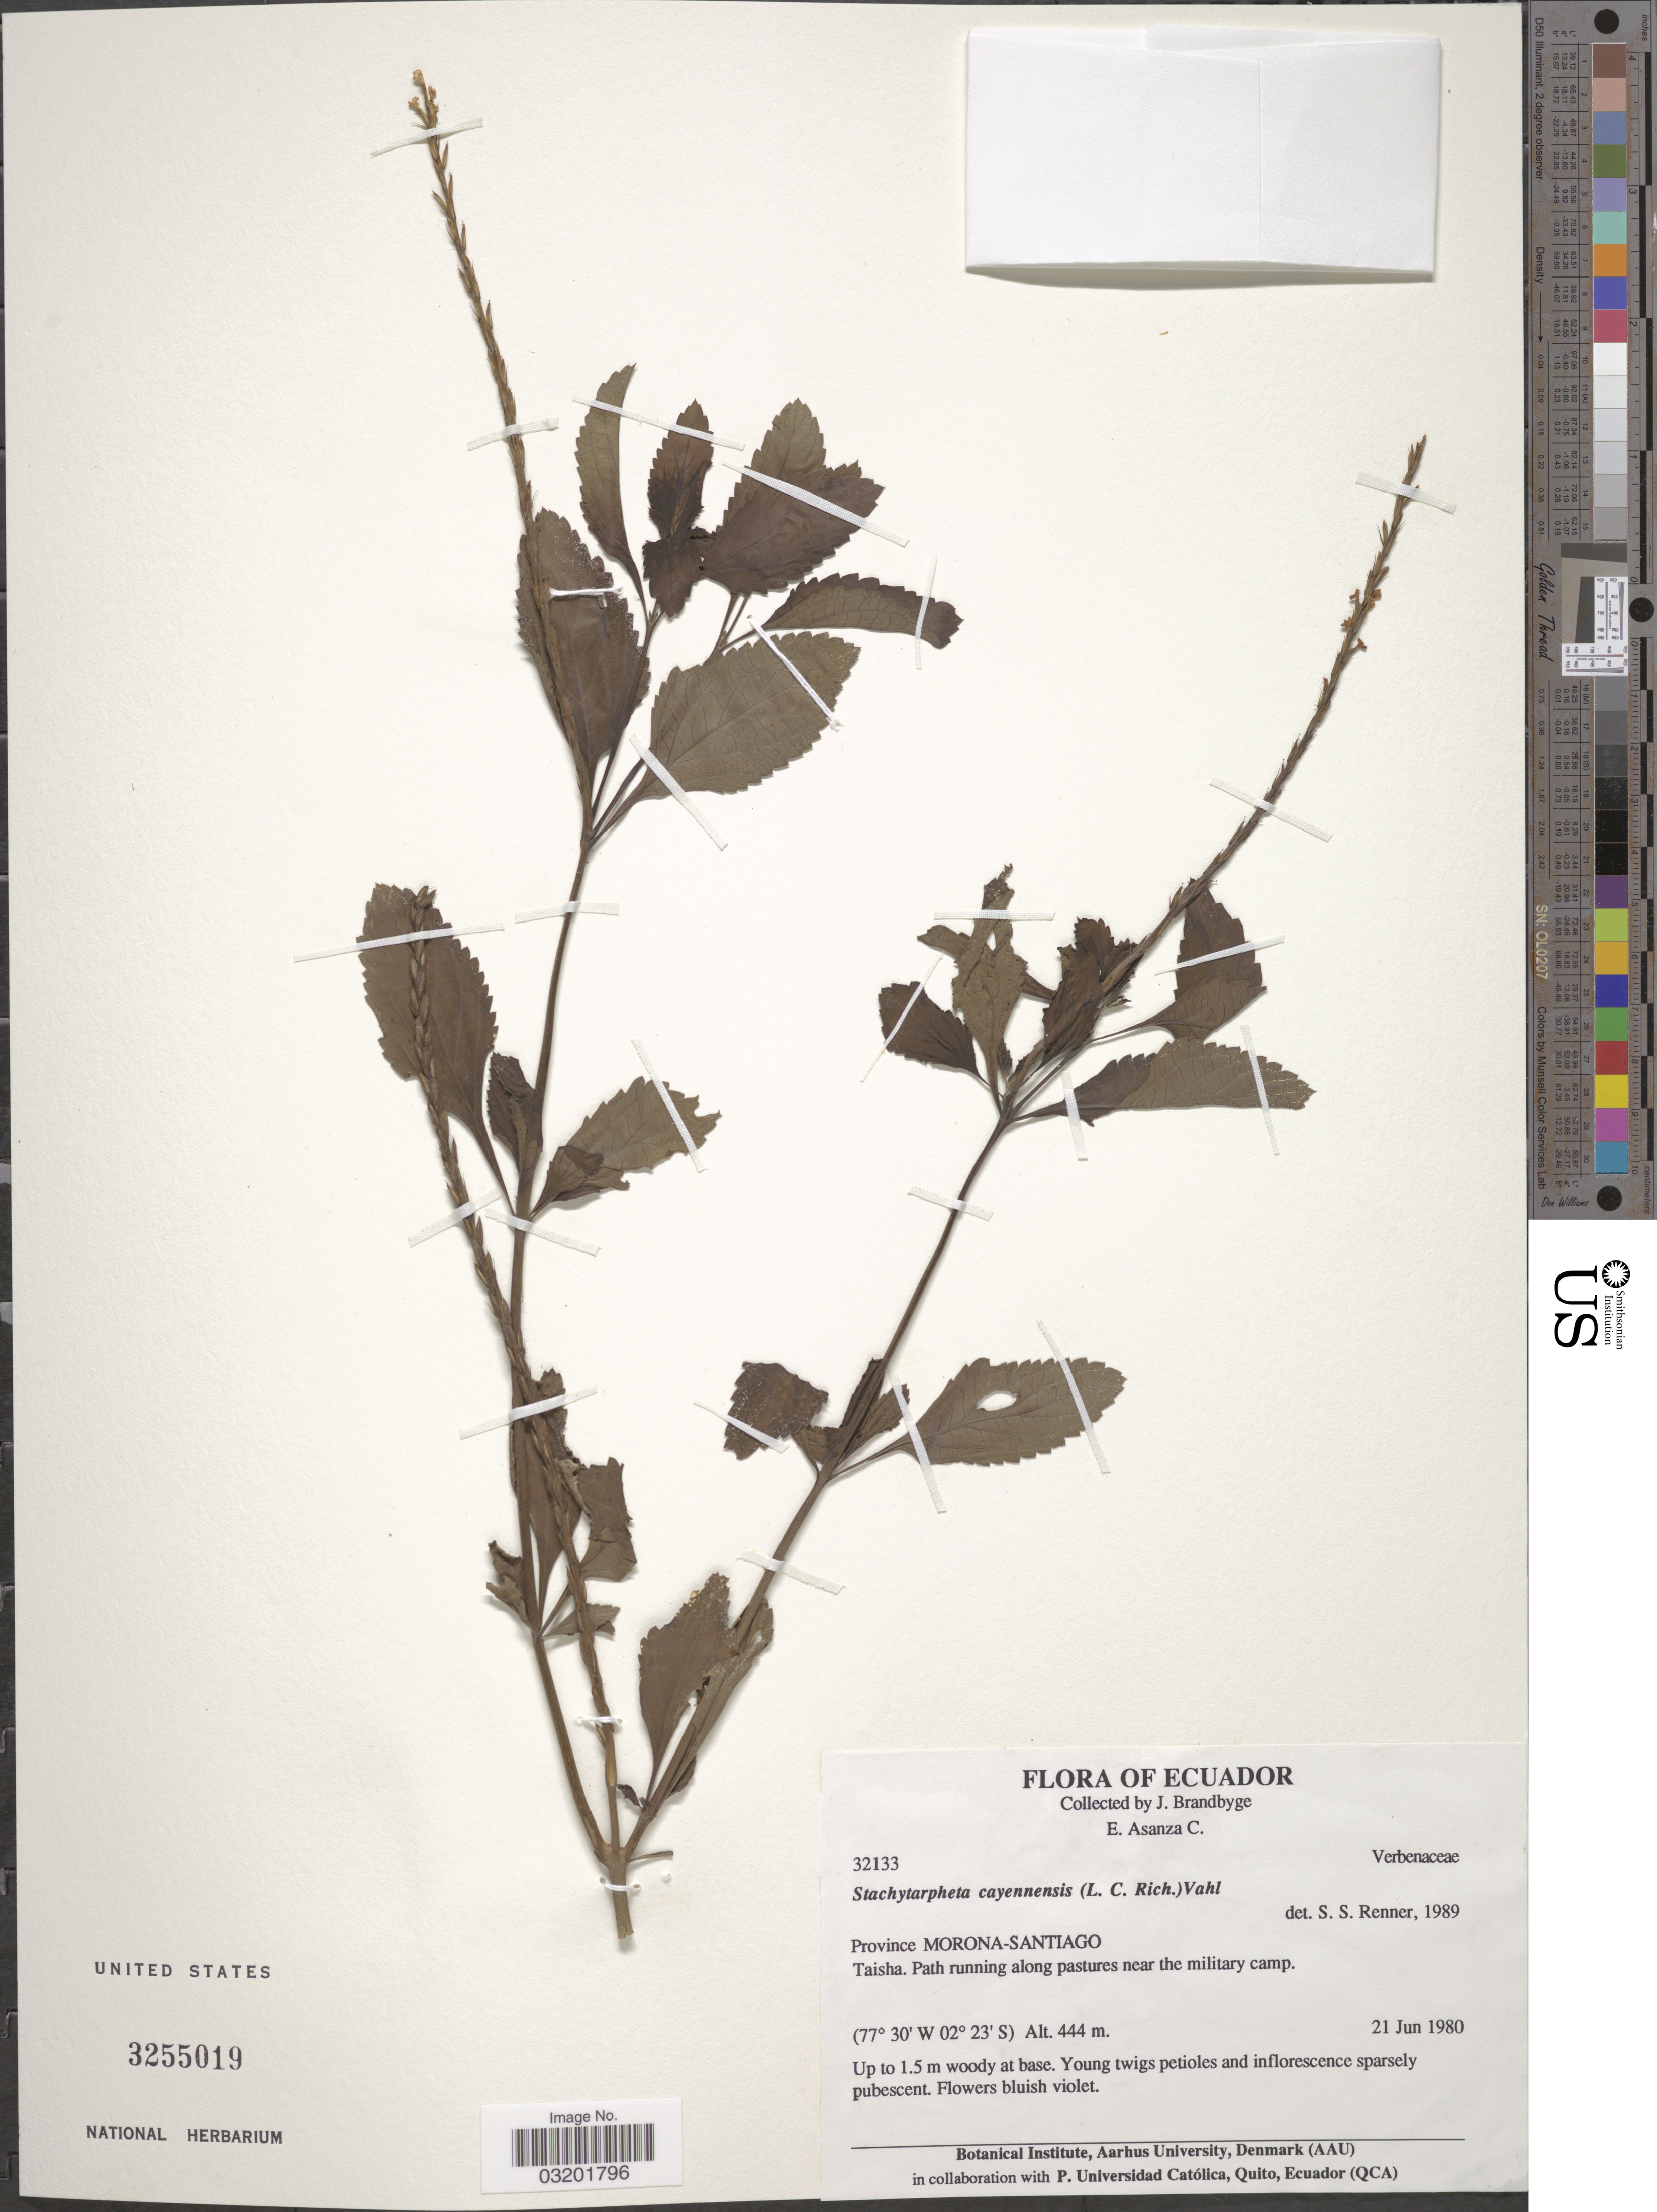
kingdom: Plantae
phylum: Tracheophyta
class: Magnoliopsida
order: Lamiales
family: Verbenaceae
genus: Stachytarpheta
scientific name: Stachytarpheta cayennensis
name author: (Rich.) Vahl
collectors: J. Brandbyge & E. Asanza C.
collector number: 32133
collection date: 1980-06-21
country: Ecuador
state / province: Morona-Santiago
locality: Taisha. Path running along pastures near the military camp.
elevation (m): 444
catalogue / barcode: US 3255019